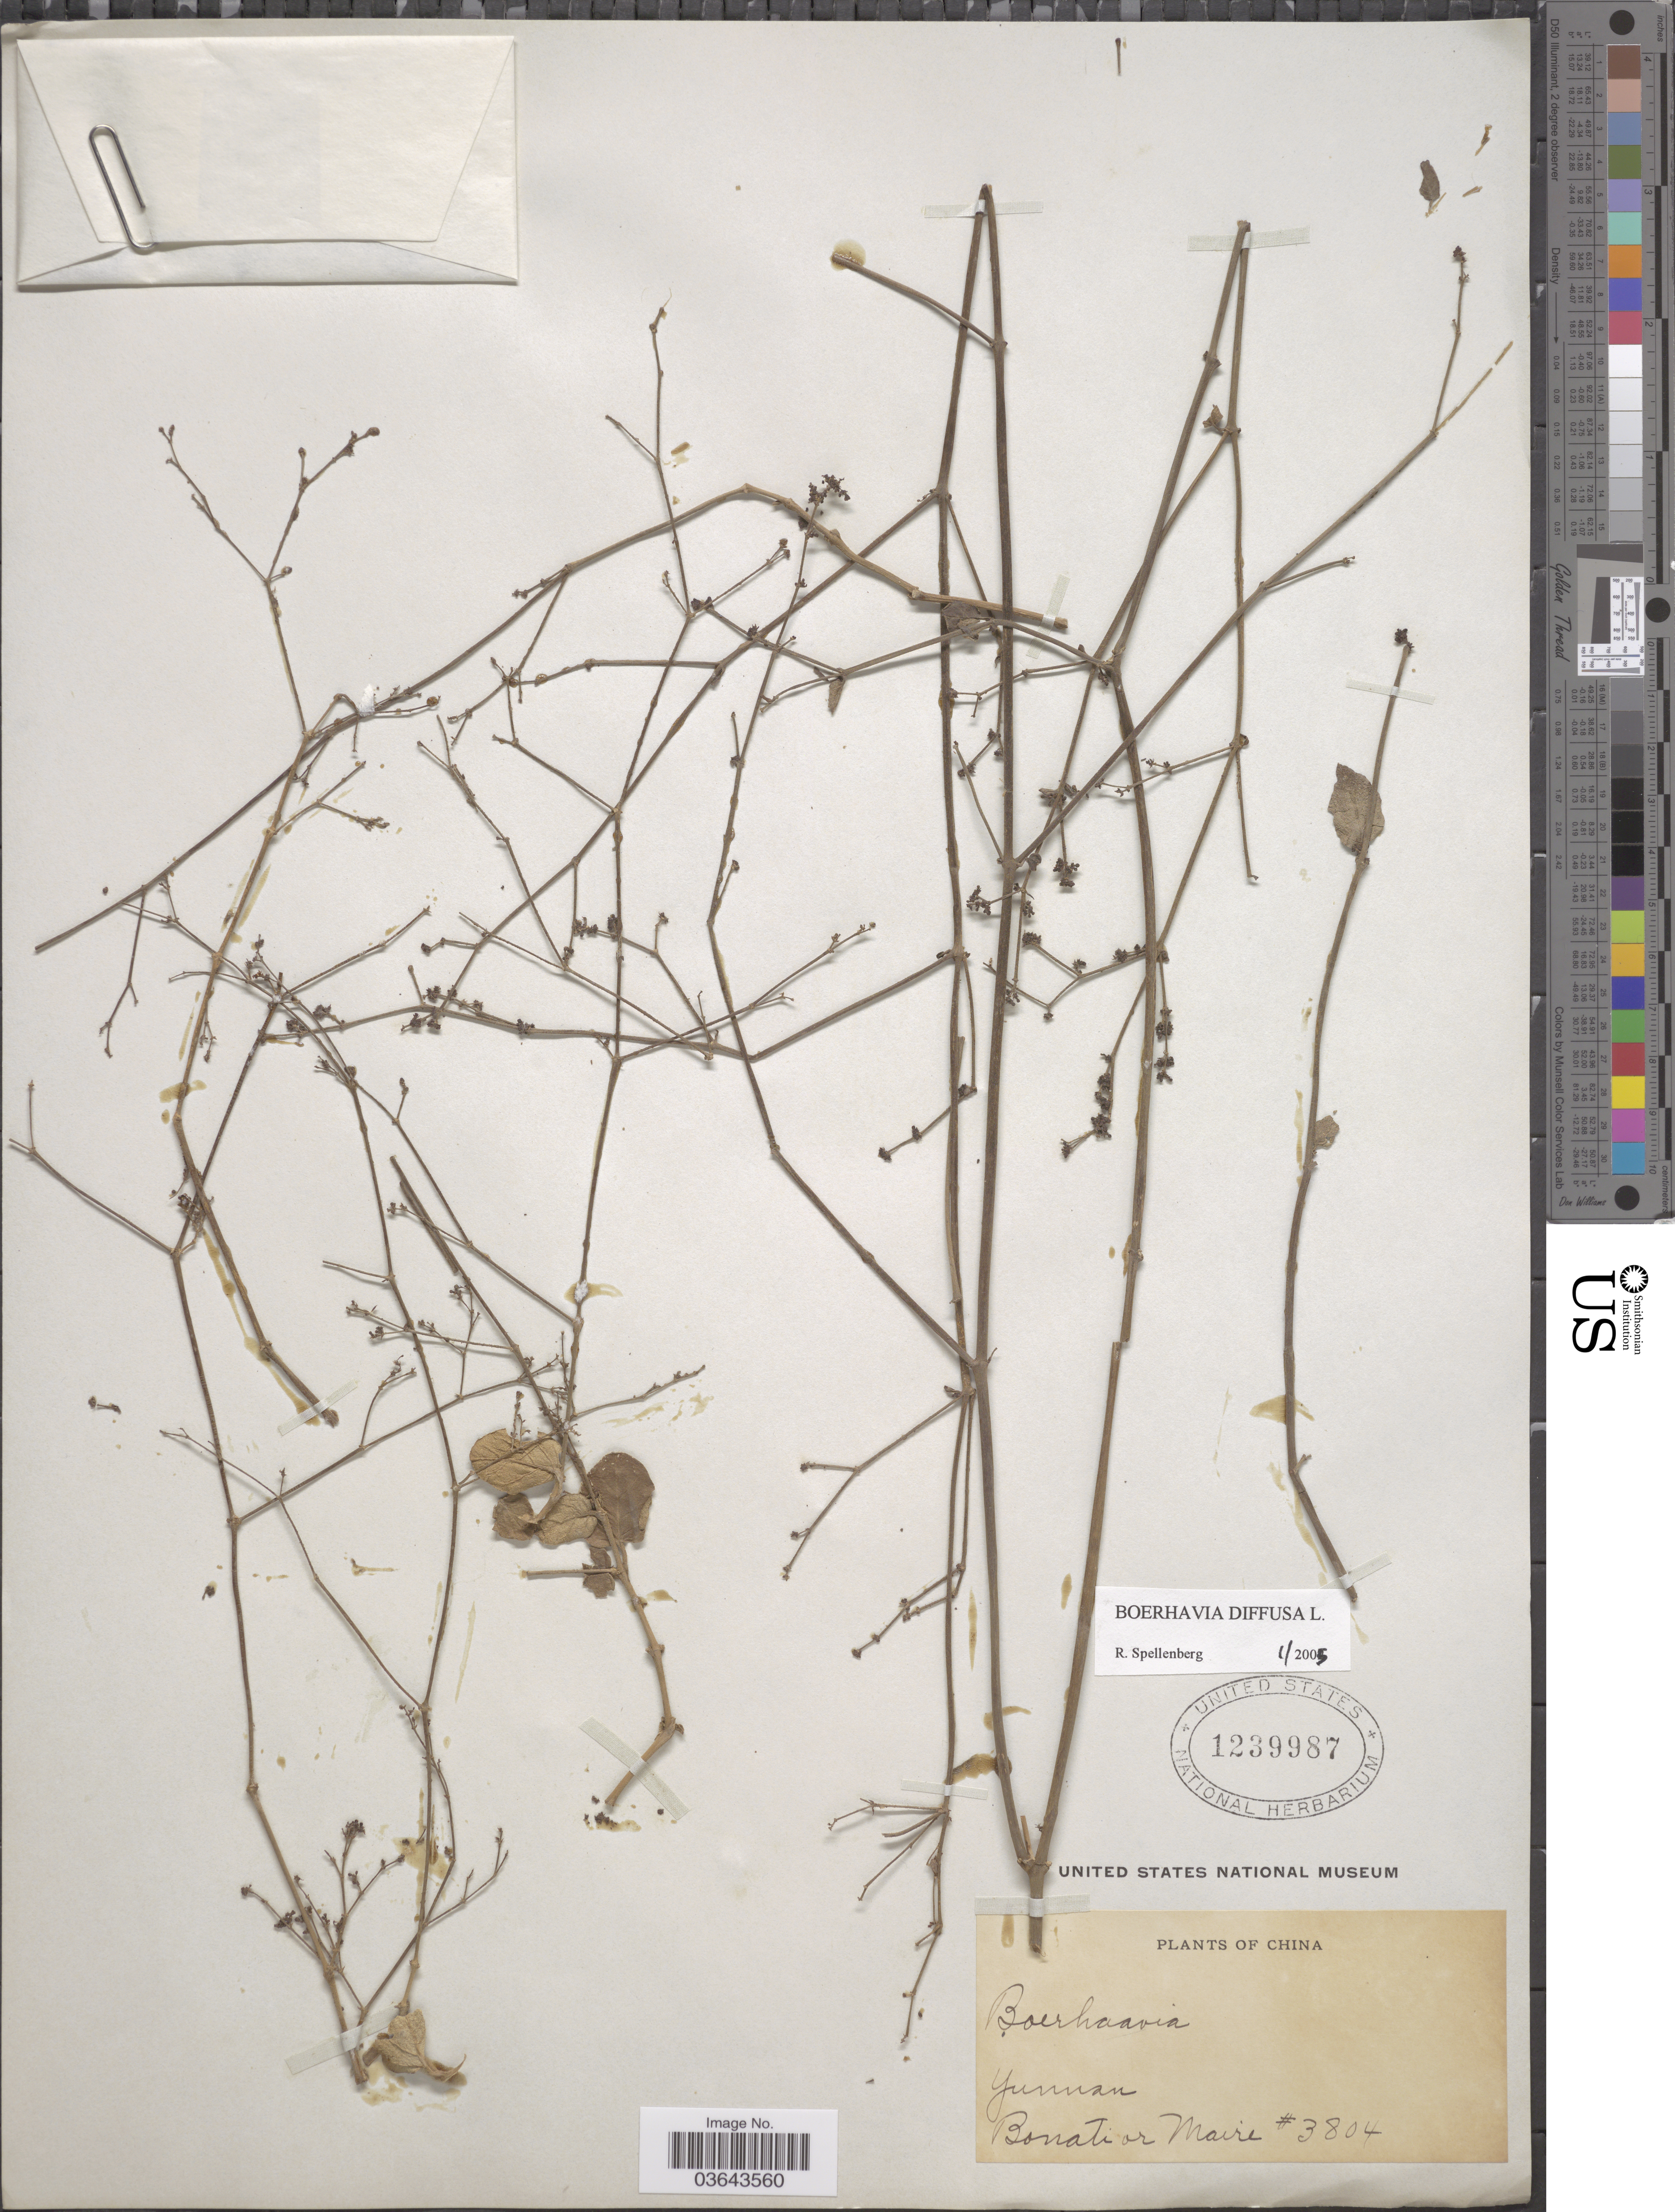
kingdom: Plantae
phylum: Tracheophyta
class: Magnoliopsida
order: Caryophyllales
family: Nyctaginaceae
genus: Boerhavia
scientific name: Boerhavia diffusa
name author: L.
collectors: -. Bonati & Maire, --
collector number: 3804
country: China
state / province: Yunnan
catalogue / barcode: US 1239987